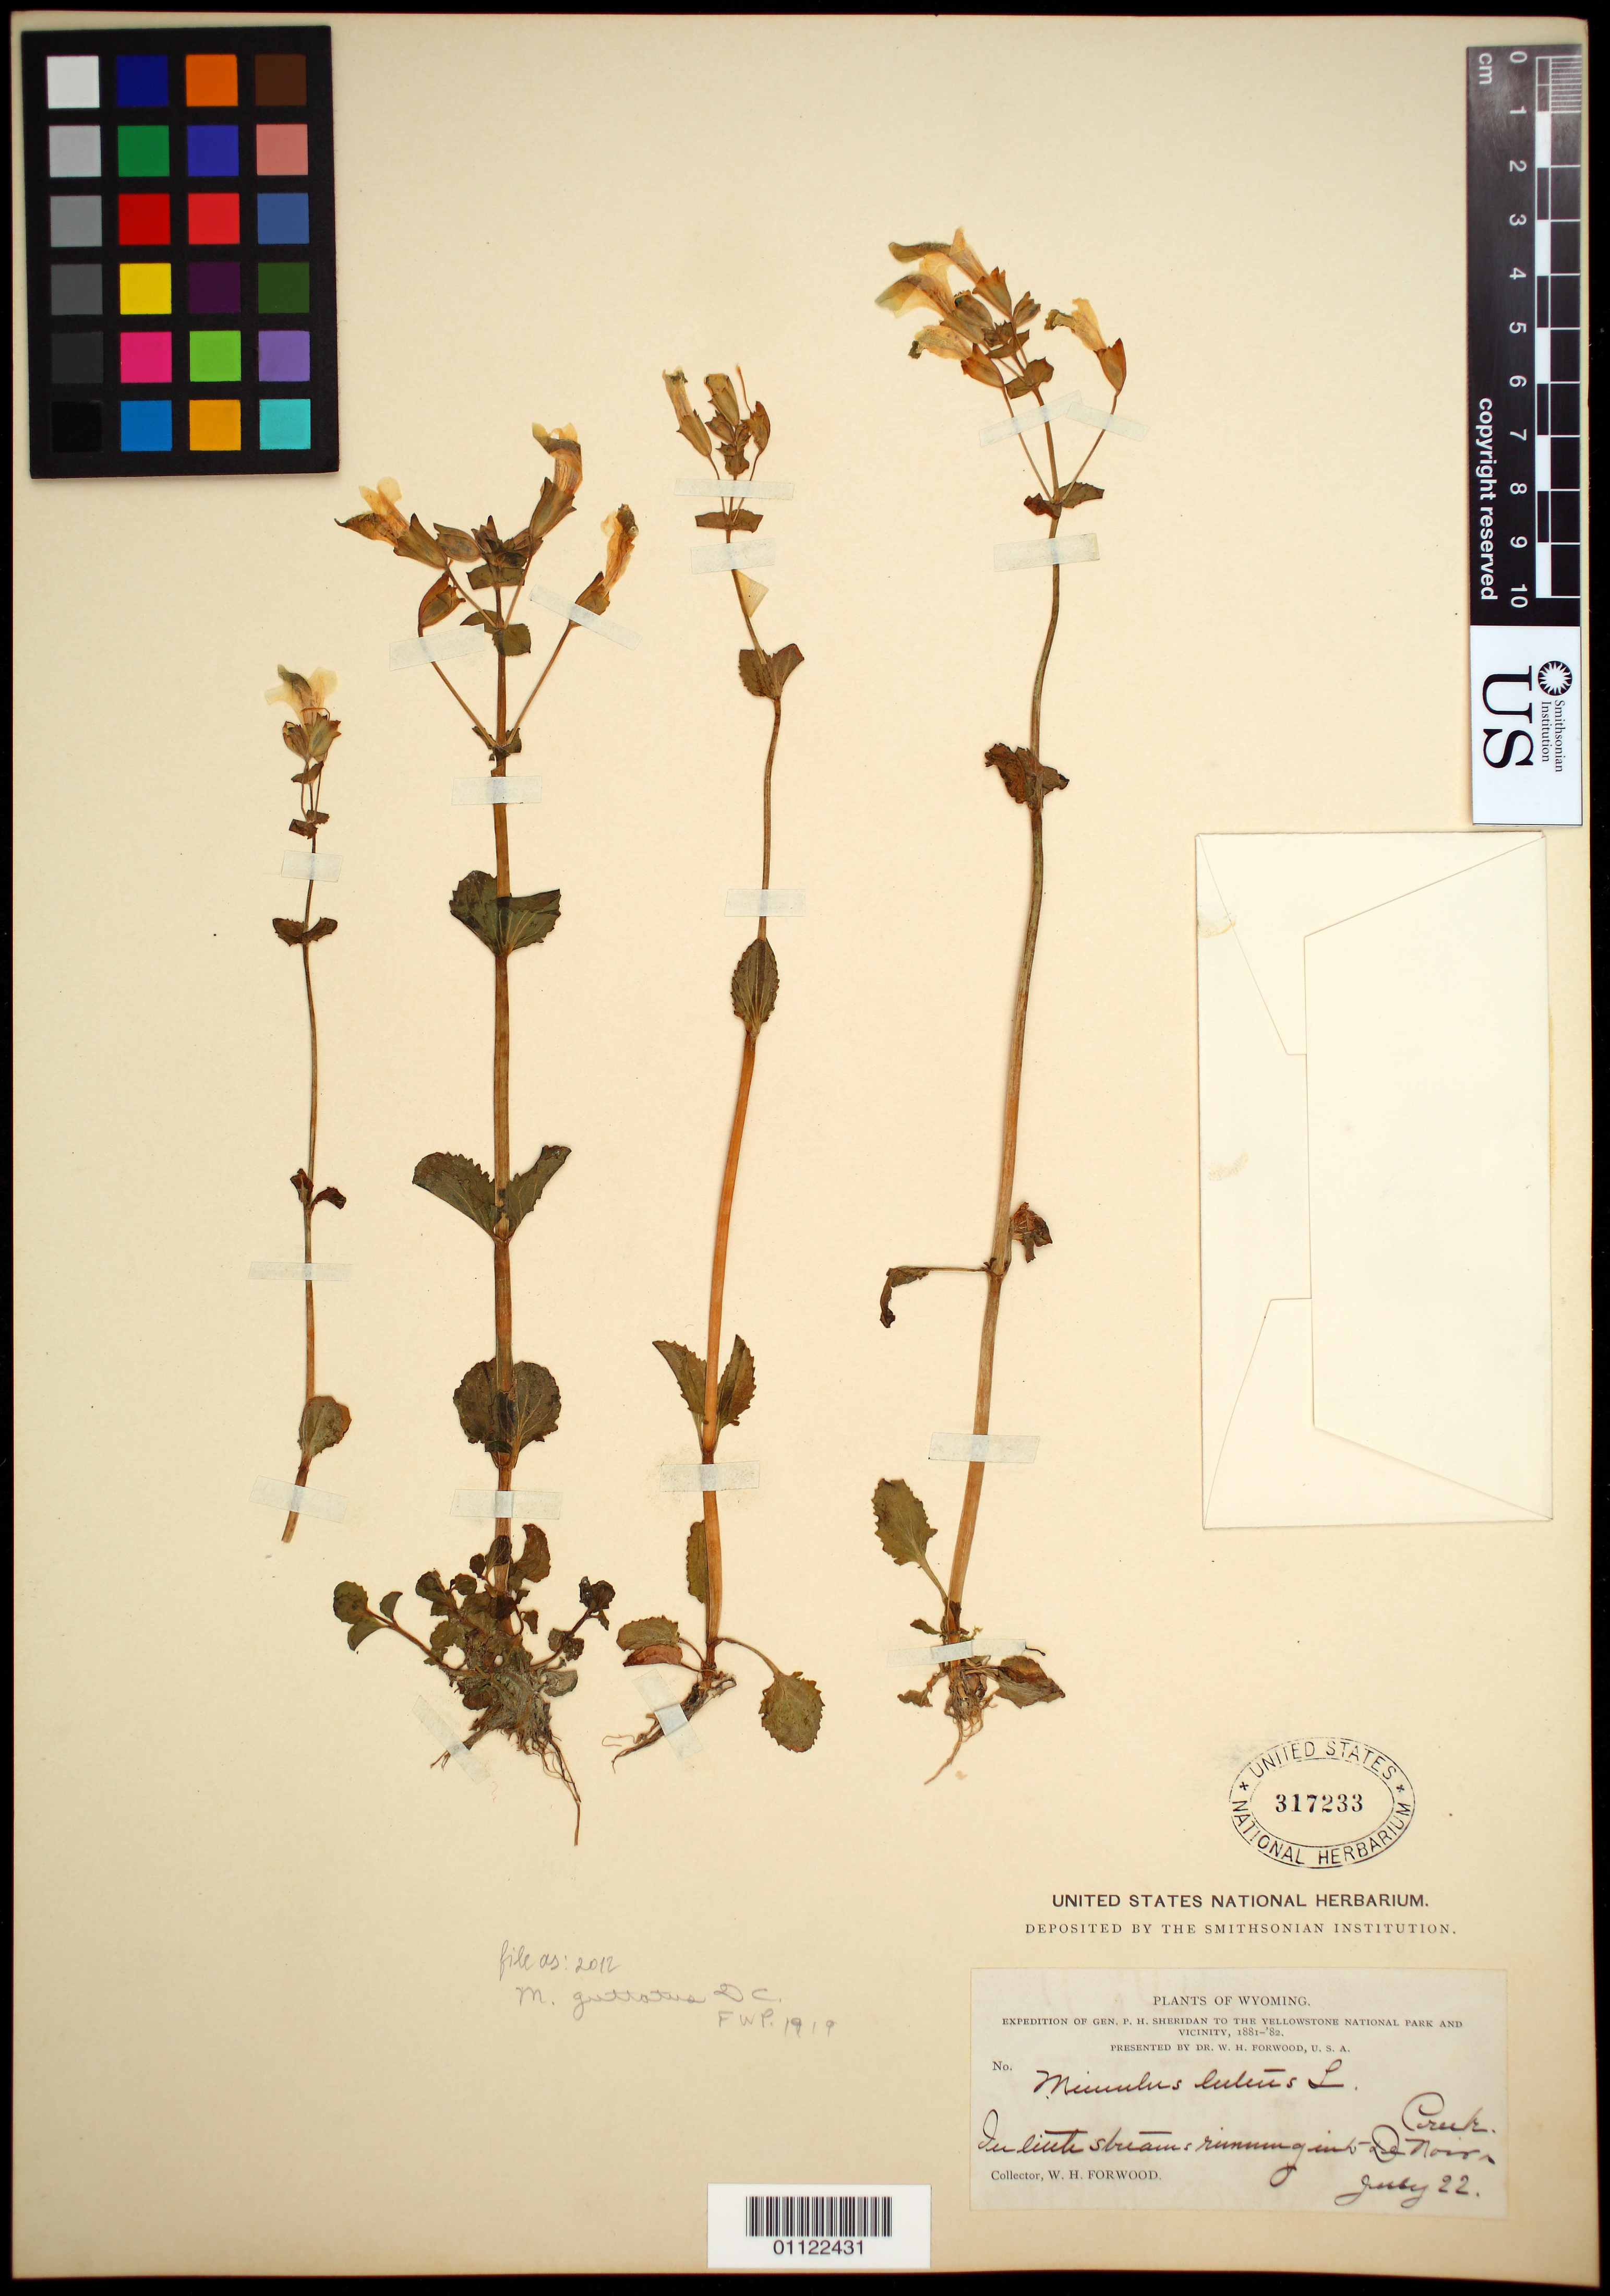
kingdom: Plantae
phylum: Tracheophyta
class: Magnoliopsida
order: Lamiales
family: Phrymaceae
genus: Mimulus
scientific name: Mimulus guttatus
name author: DC.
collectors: W. Forwood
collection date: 1881-07-22 or 1882-07-22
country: United States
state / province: Wyoming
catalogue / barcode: US 317233